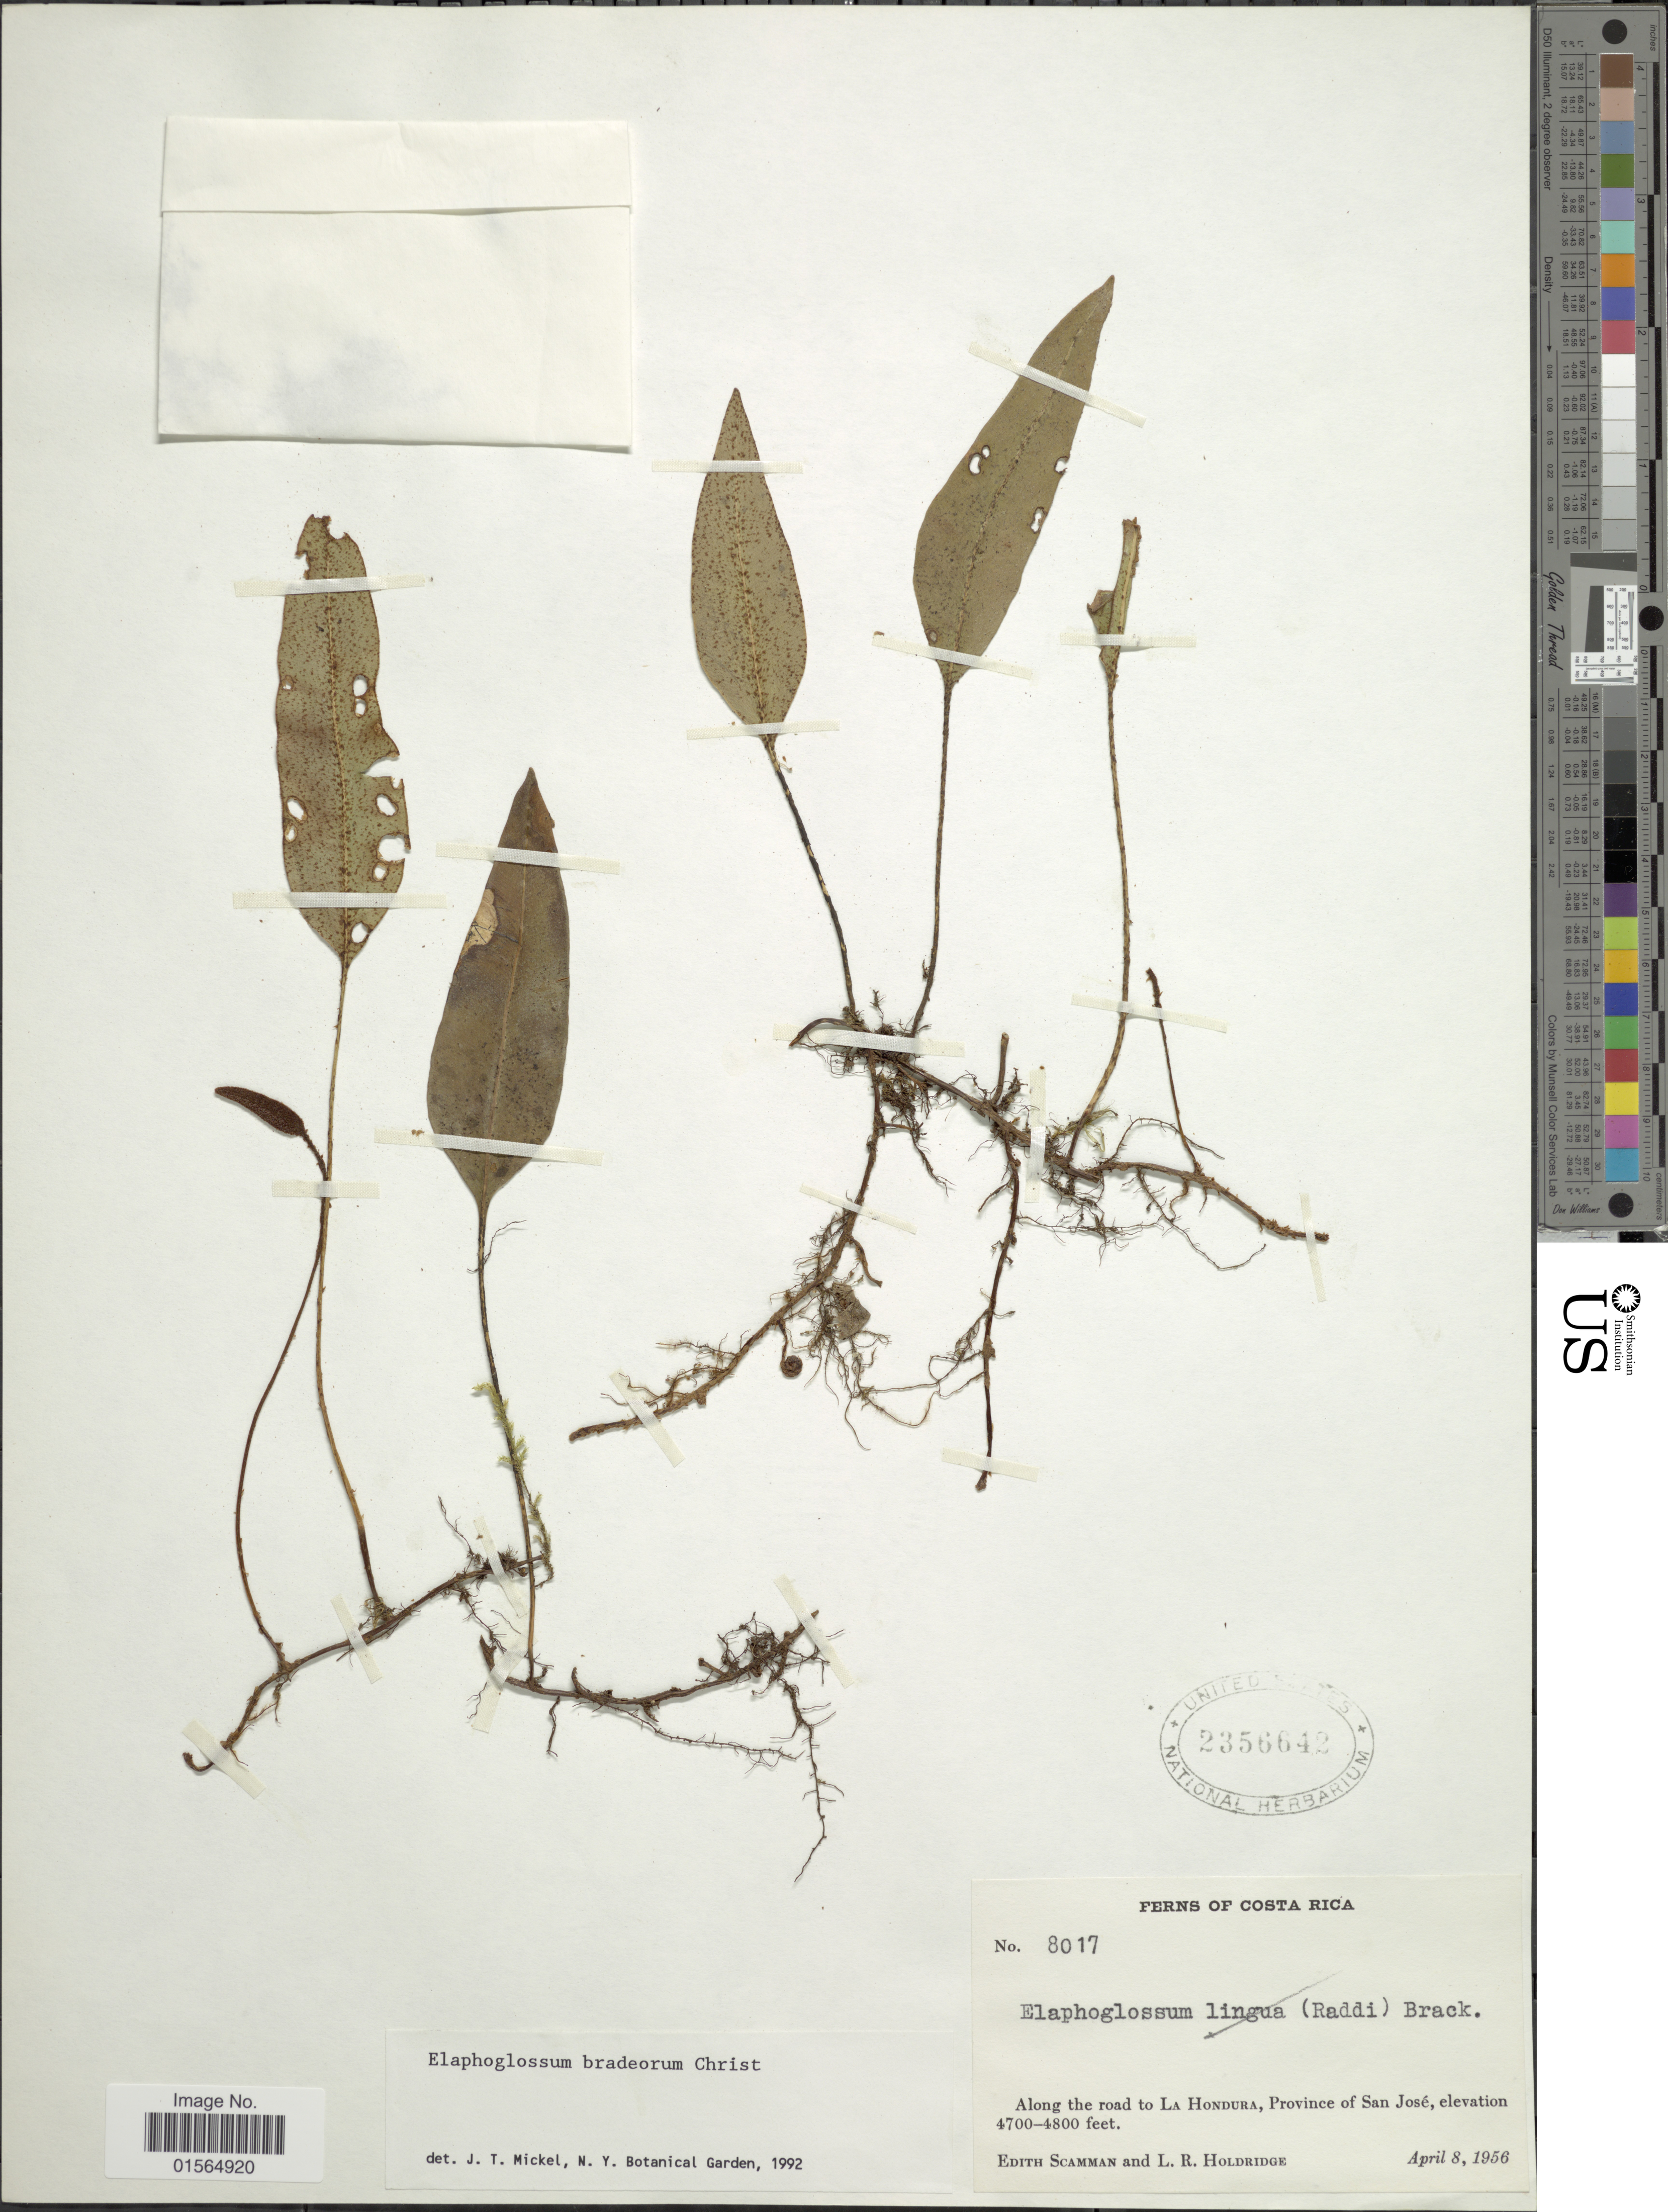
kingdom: Plantae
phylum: Tracheophyta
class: Polypodiopsida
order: Polypodiales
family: Dryopteridaceae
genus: Elaphoglossum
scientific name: Elaphoglossum proximum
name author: (J. Bommer) Christ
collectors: E. Scamman & L. Holdridge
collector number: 8017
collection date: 1956-04-08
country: Costa Rica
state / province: San José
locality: Along the road to La Hondura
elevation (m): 1433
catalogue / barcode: US 2356642